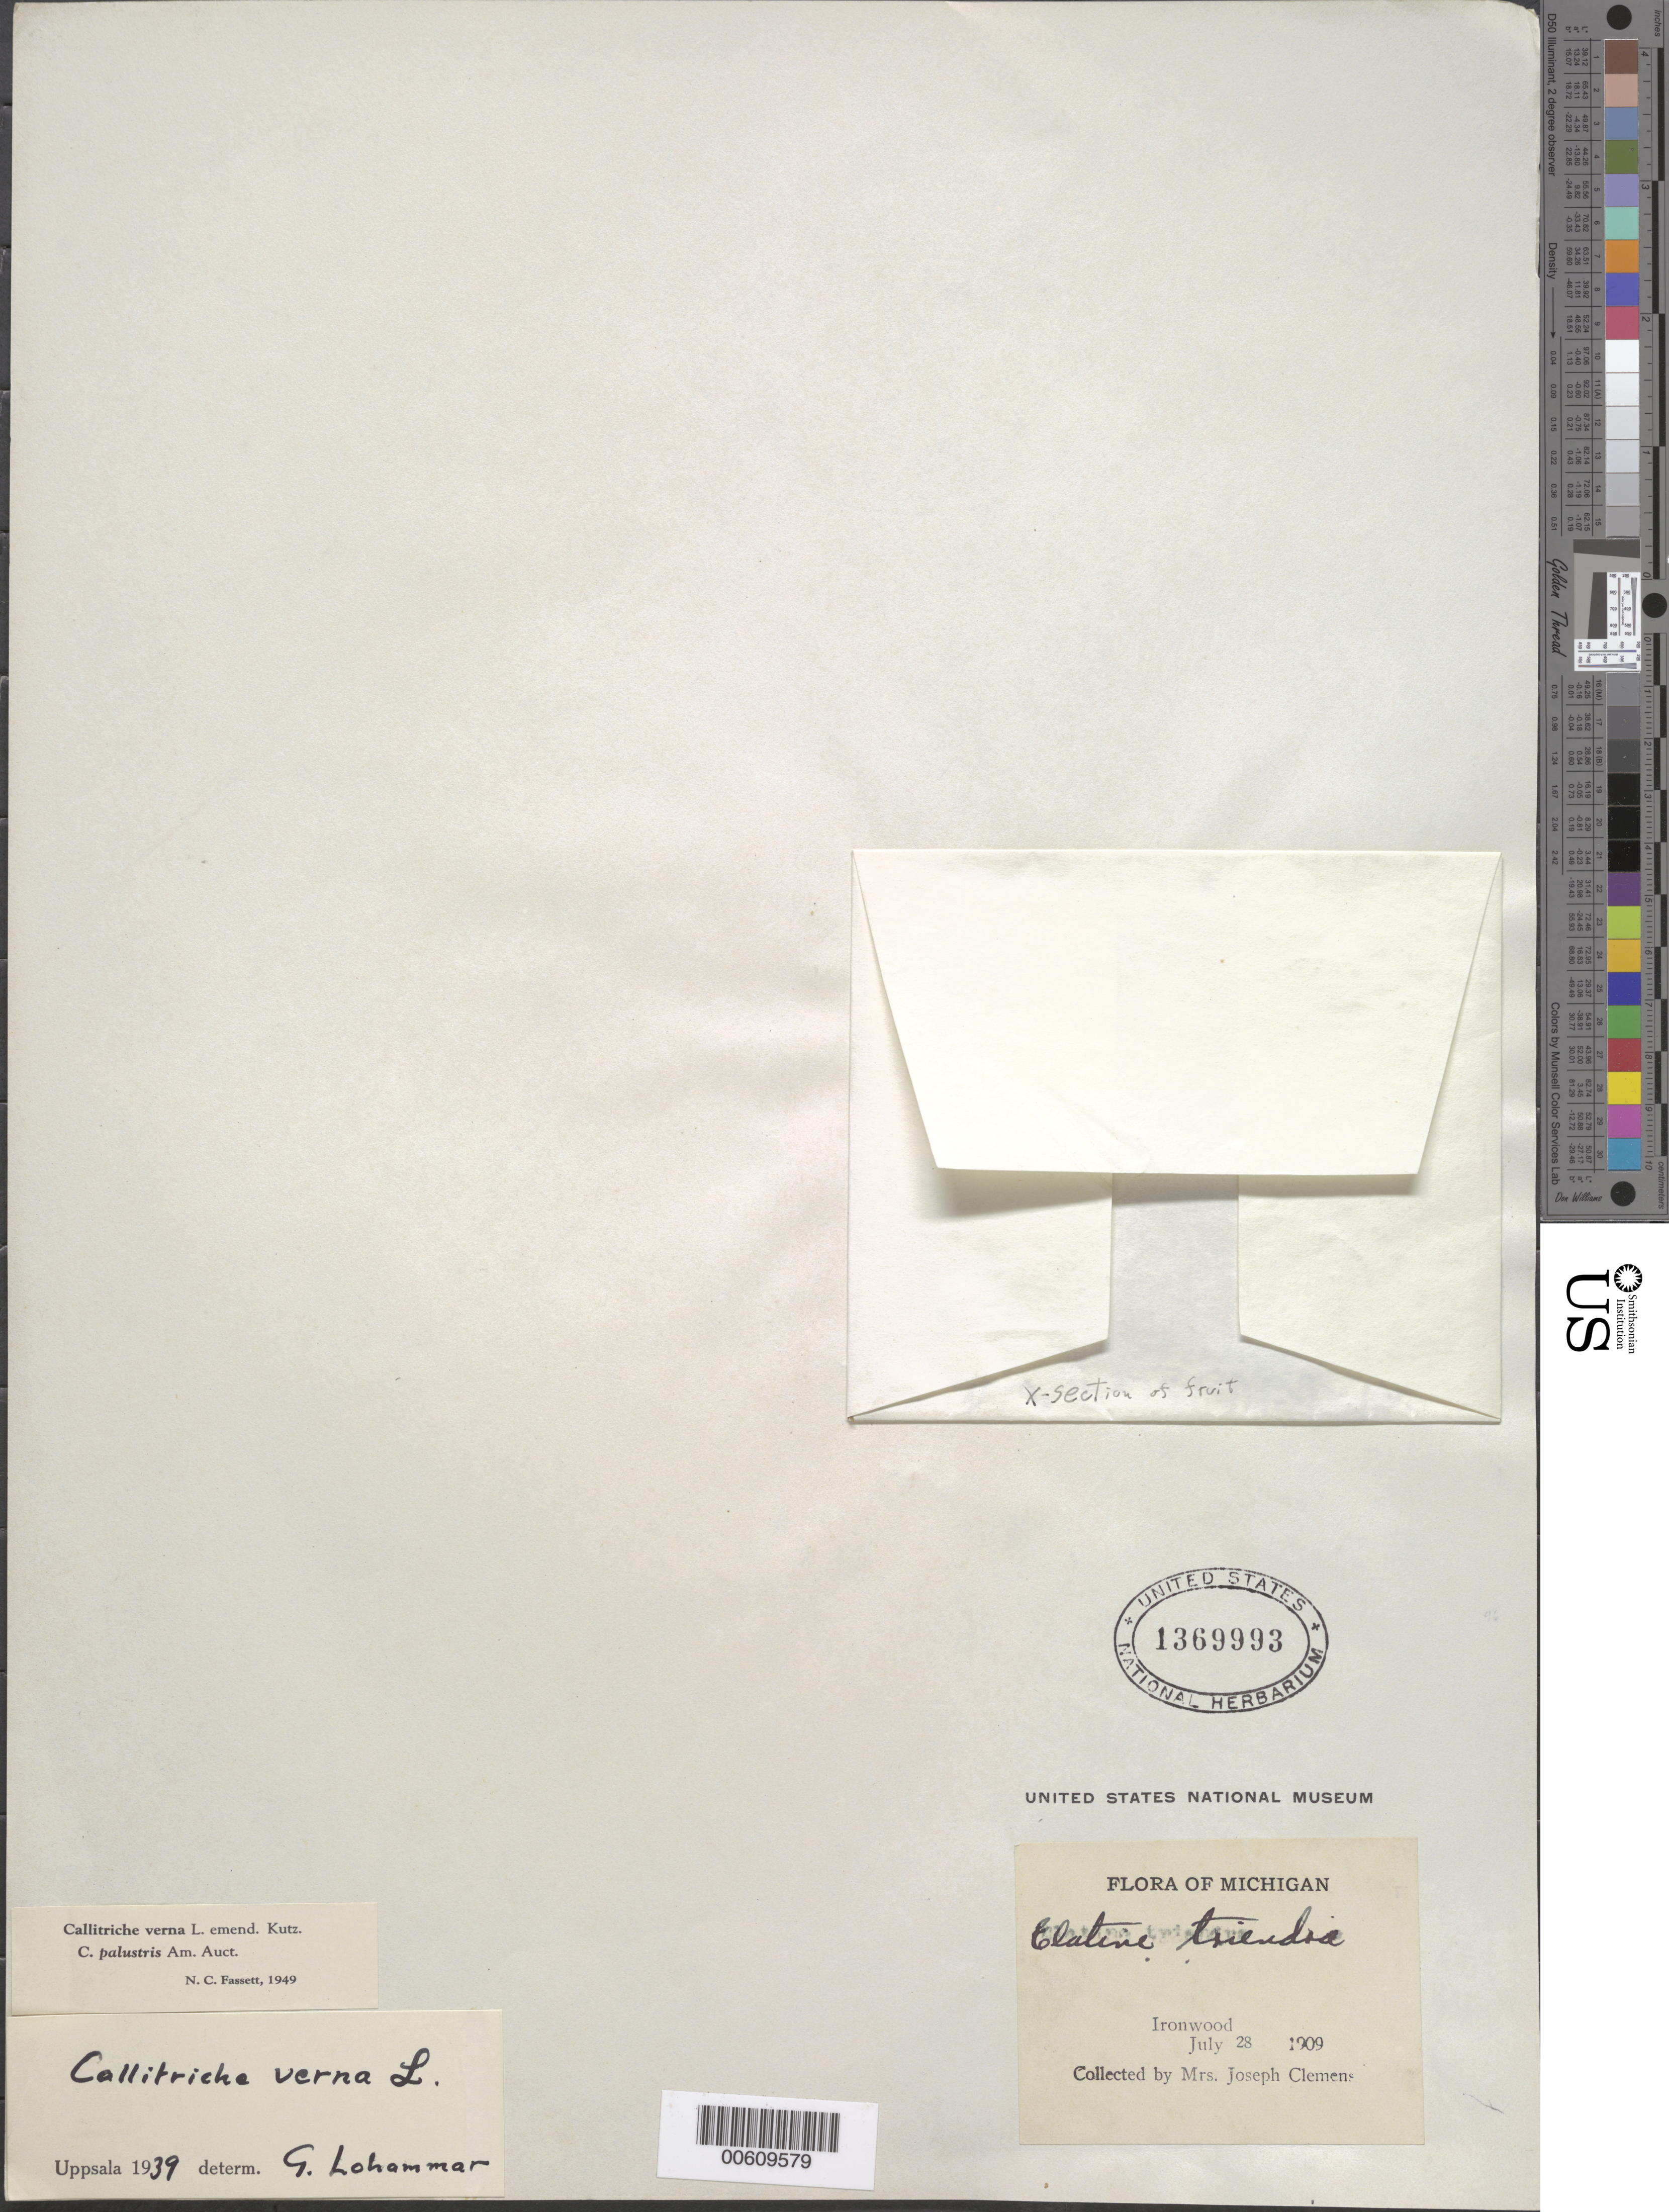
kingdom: Plantae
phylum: Tracheophyta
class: Magnoliopsida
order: Lamiales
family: Plantaginaceae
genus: Callitriche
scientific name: Callitriche verna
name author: L.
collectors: M. S. Clemens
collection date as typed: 29 Jul 1909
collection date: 1909-07-29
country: United States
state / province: Michigan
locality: Ironwood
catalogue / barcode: US 1369993